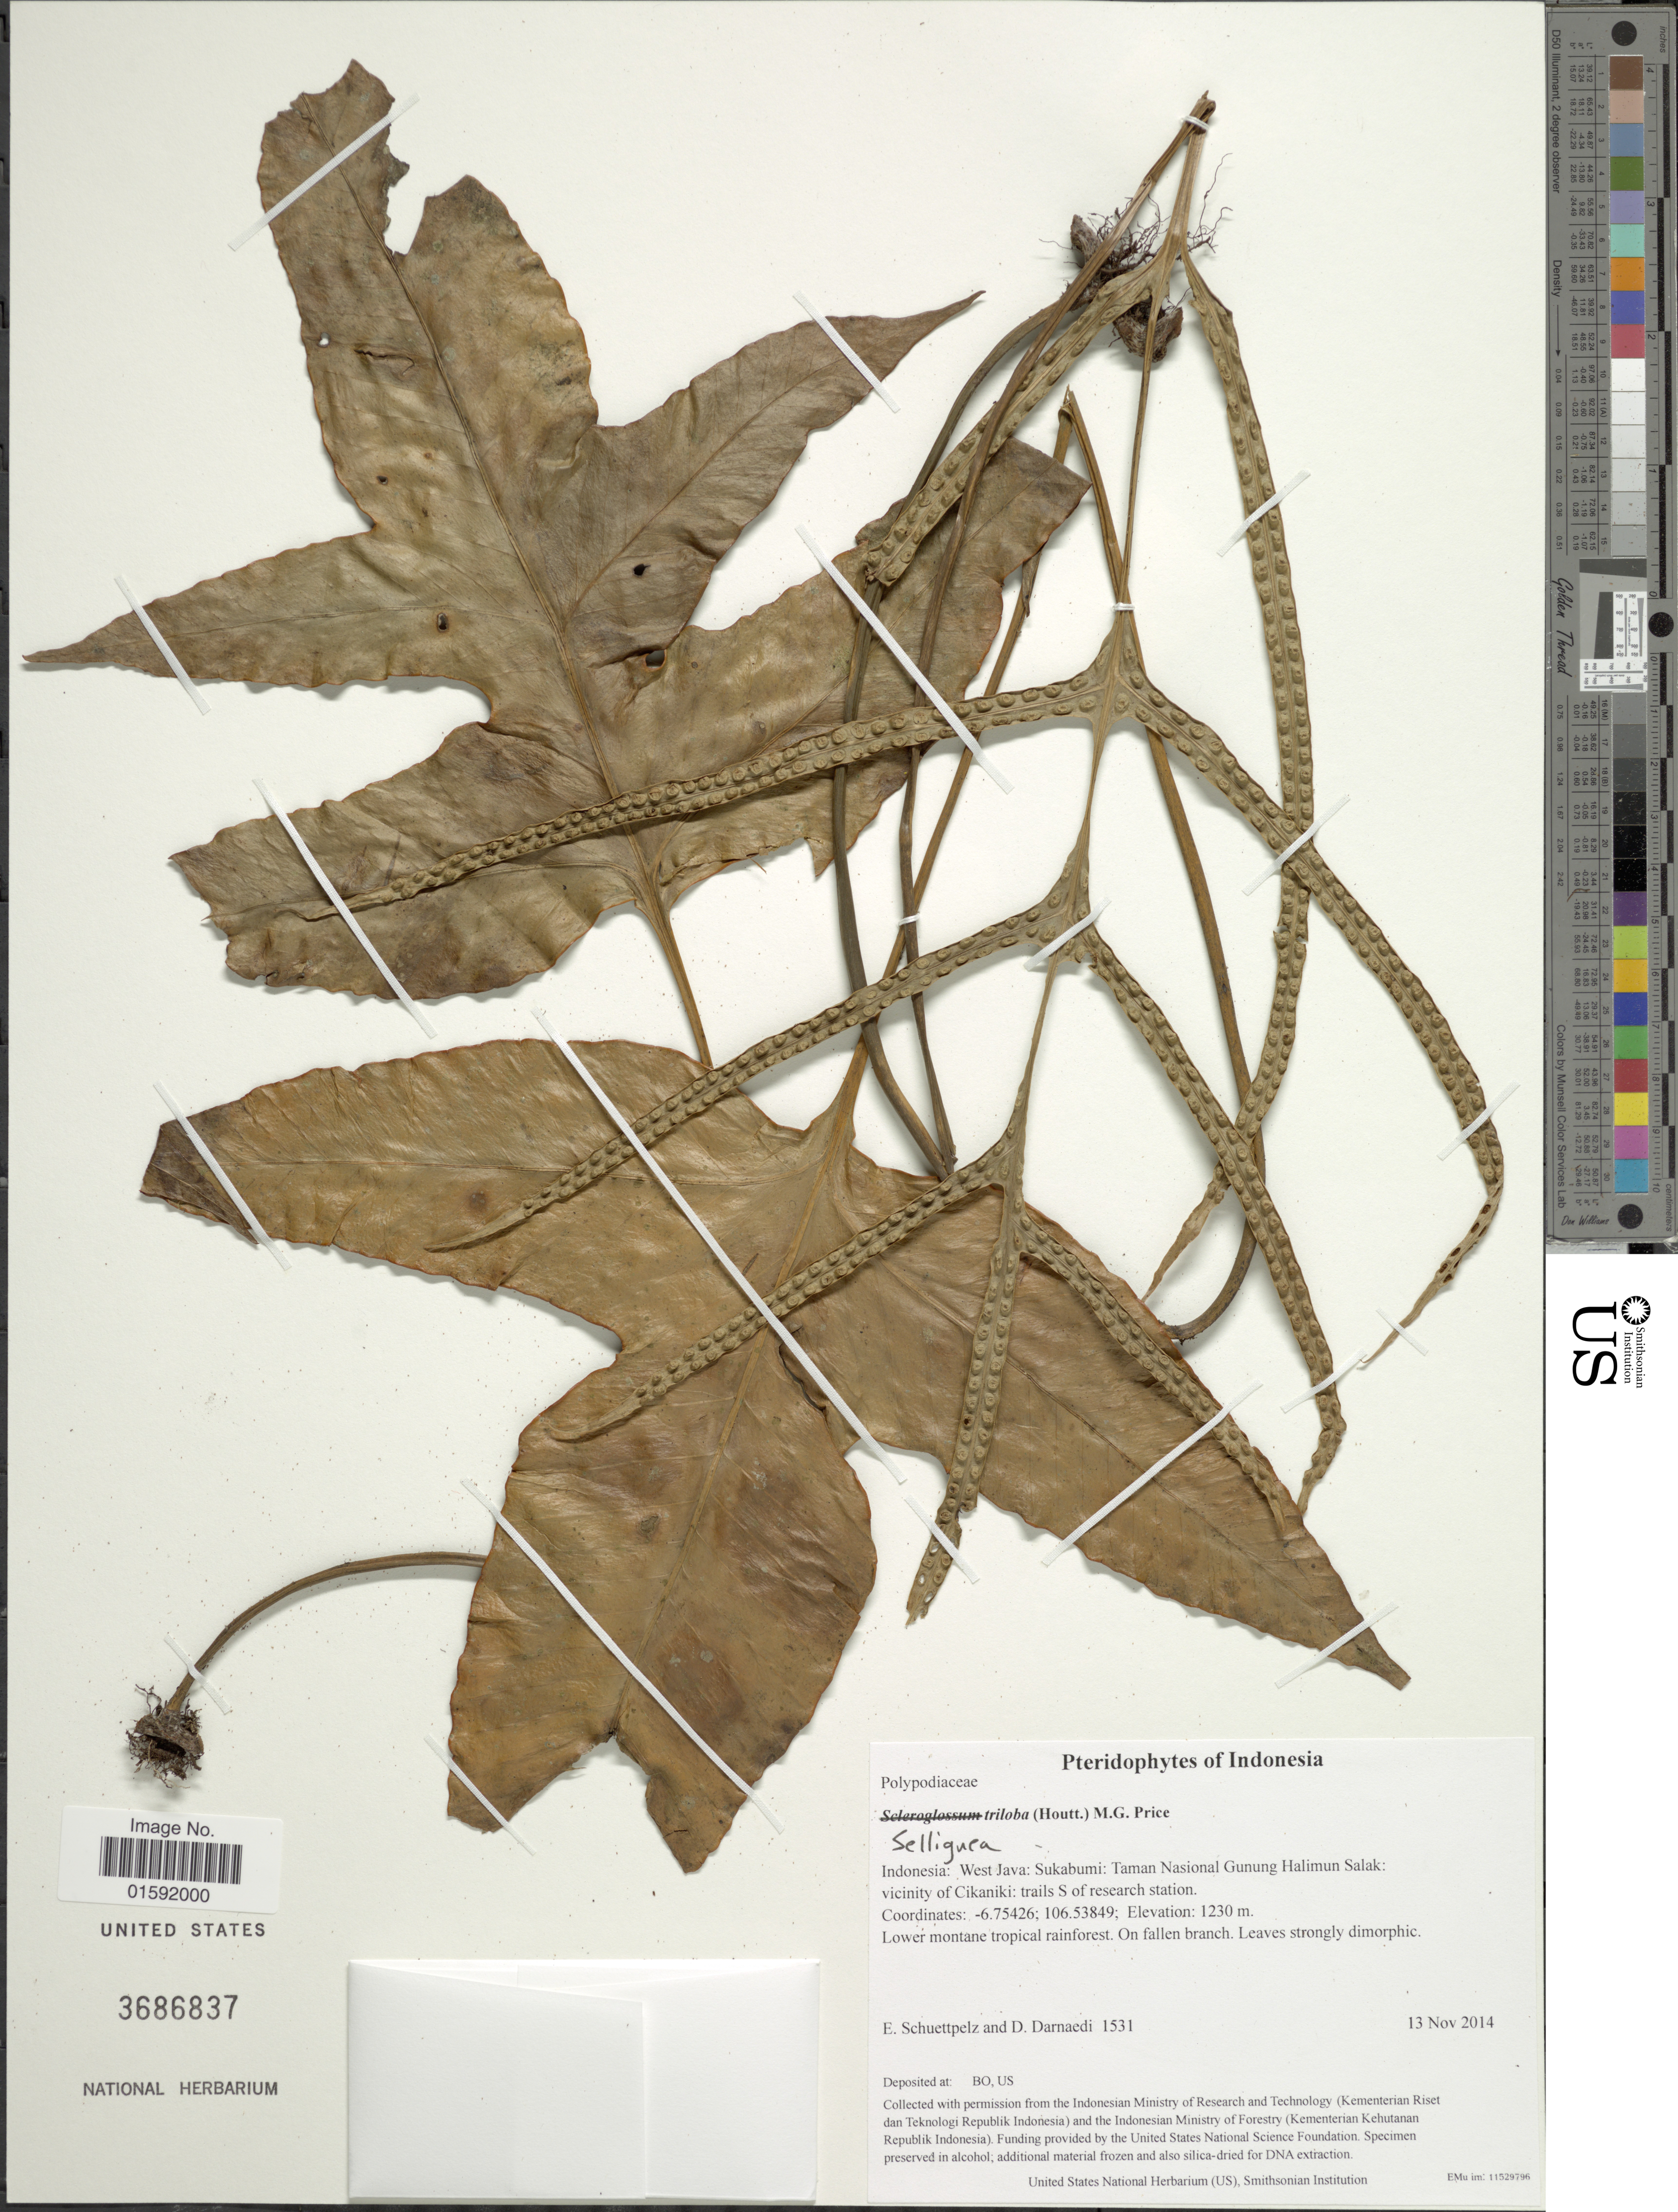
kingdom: Plantae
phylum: Tracheophyta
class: Polypodiopsida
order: Polypodiales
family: Polypodiaceae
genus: Selliguea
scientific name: Selliguea triloba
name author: (Houtt.) M.G. Price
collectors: E. Schuettpelz & D. Darnaedi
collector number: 1531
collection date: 2014-11-13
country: Indonesia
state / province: Java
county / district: Jawa Barat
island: Java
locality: Taman Nasional Gunung Halimun Salak, Vicinity of Cikaniki; trails S of research station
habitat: Lower montane tropical rainforest.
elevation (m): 1230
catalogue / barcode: US 3686837